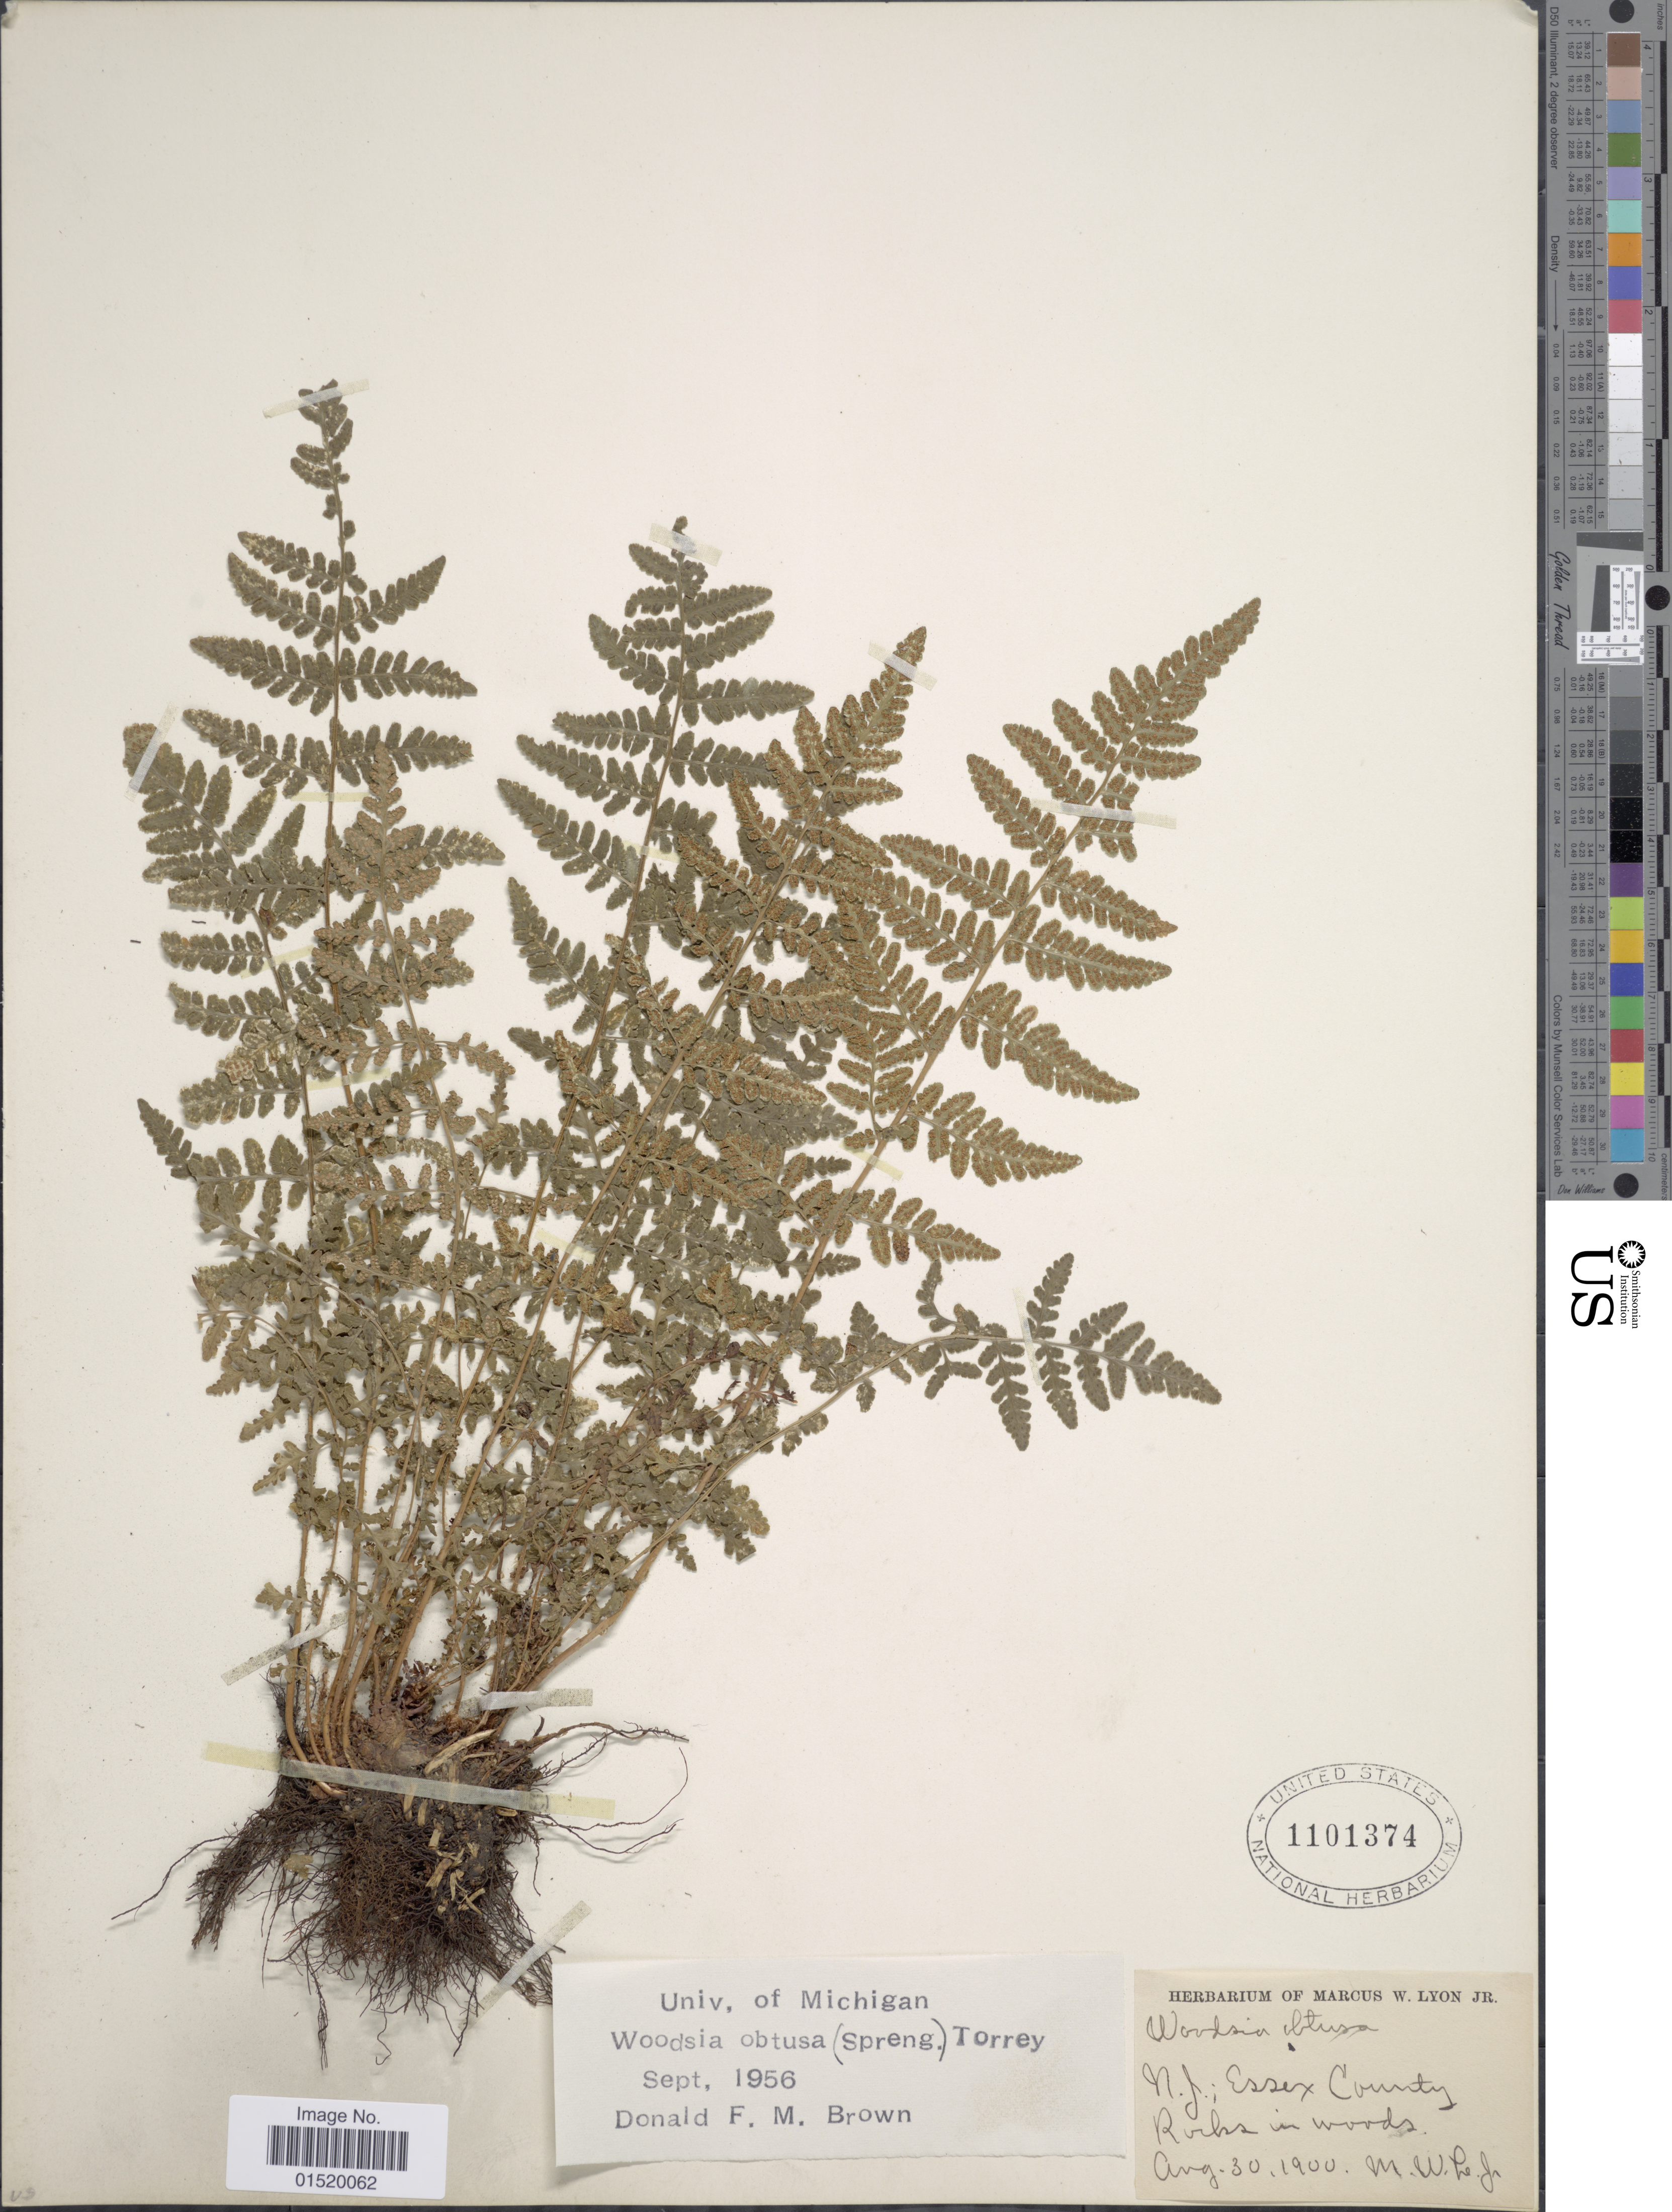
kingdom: Plantae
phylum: Tracheophyta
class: Polypodiopsida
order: Polypodiales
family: Woodsiaceae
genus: Woodsia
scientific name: Woodsia obtusa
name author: (Spreng.) Torr.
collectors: M. W. Lyon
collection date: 1900-08-30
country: United States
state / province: New Jersey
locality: Essex County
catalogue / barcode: US 1101374